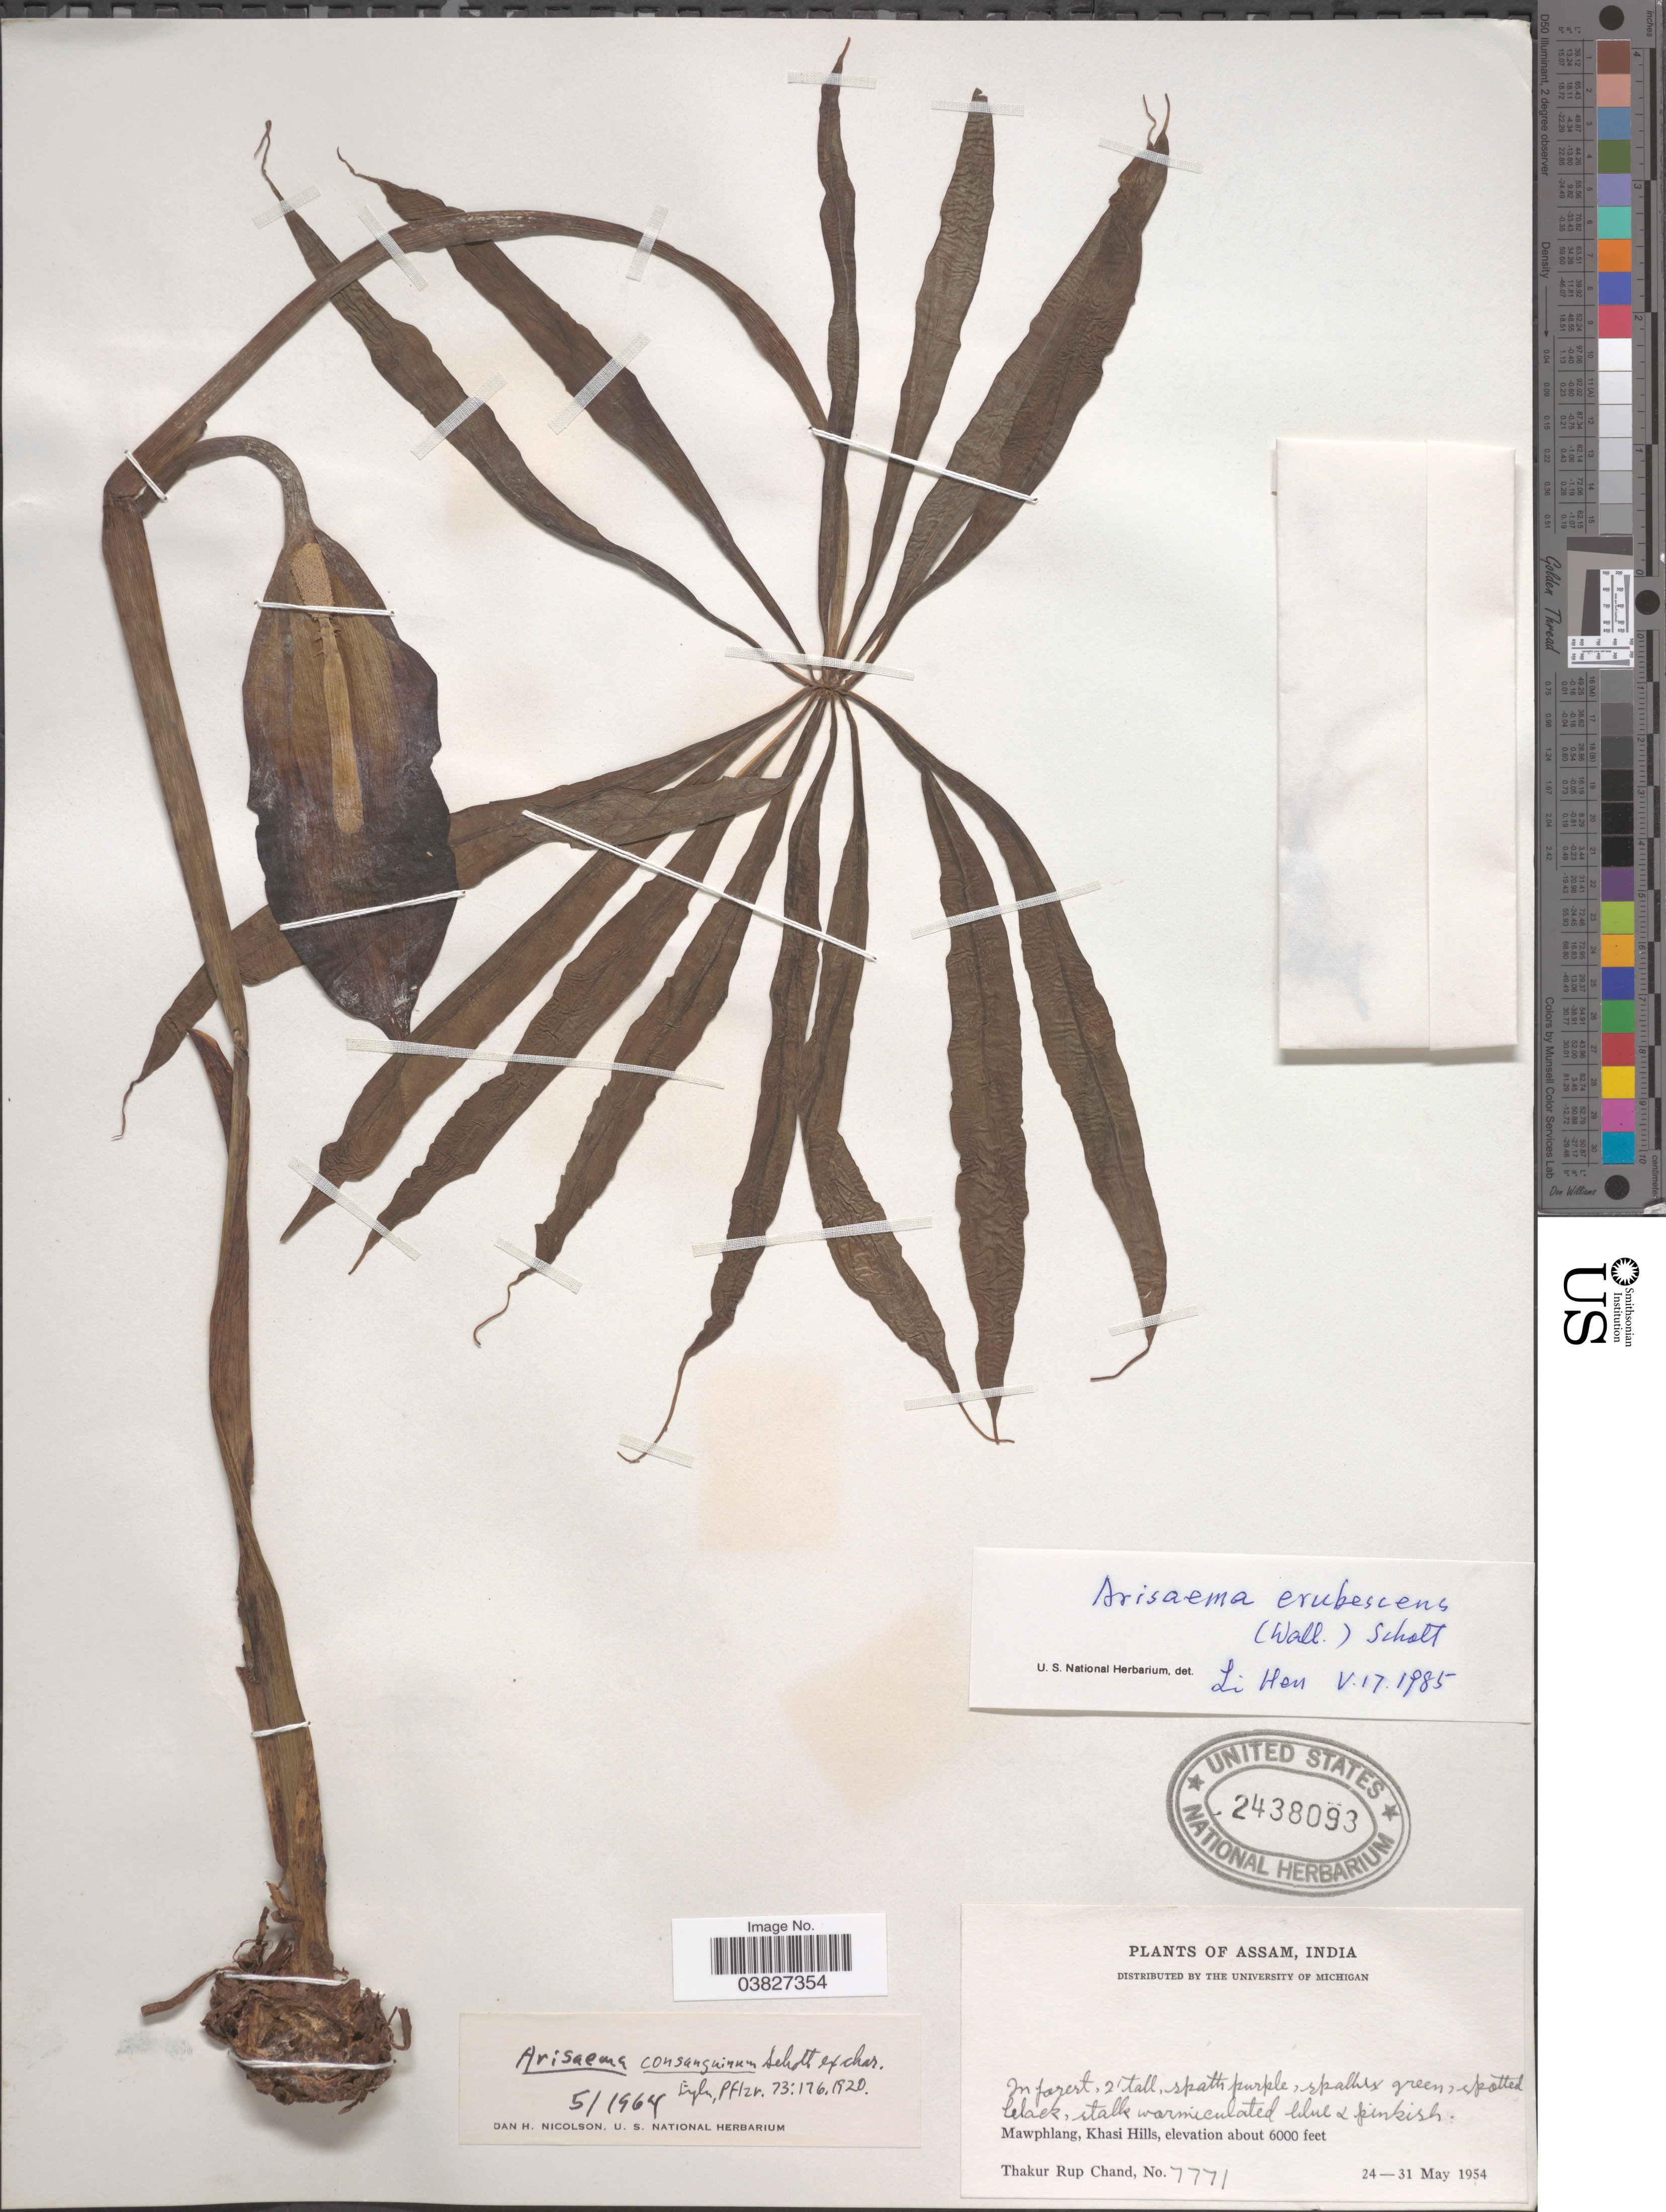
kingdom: Plantae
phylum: Tracheophyta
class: Liliopsida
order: Alismatales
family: Araceae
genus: Arisaema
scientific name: Arisaema erubescens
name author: (Wall.) Schott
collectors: T. R. Chand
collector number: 7771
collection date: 1954-05-24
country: India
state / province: Meghalaya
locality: Mawphlang, Khasi Hills.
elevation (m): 1829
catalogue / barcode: US 2438093